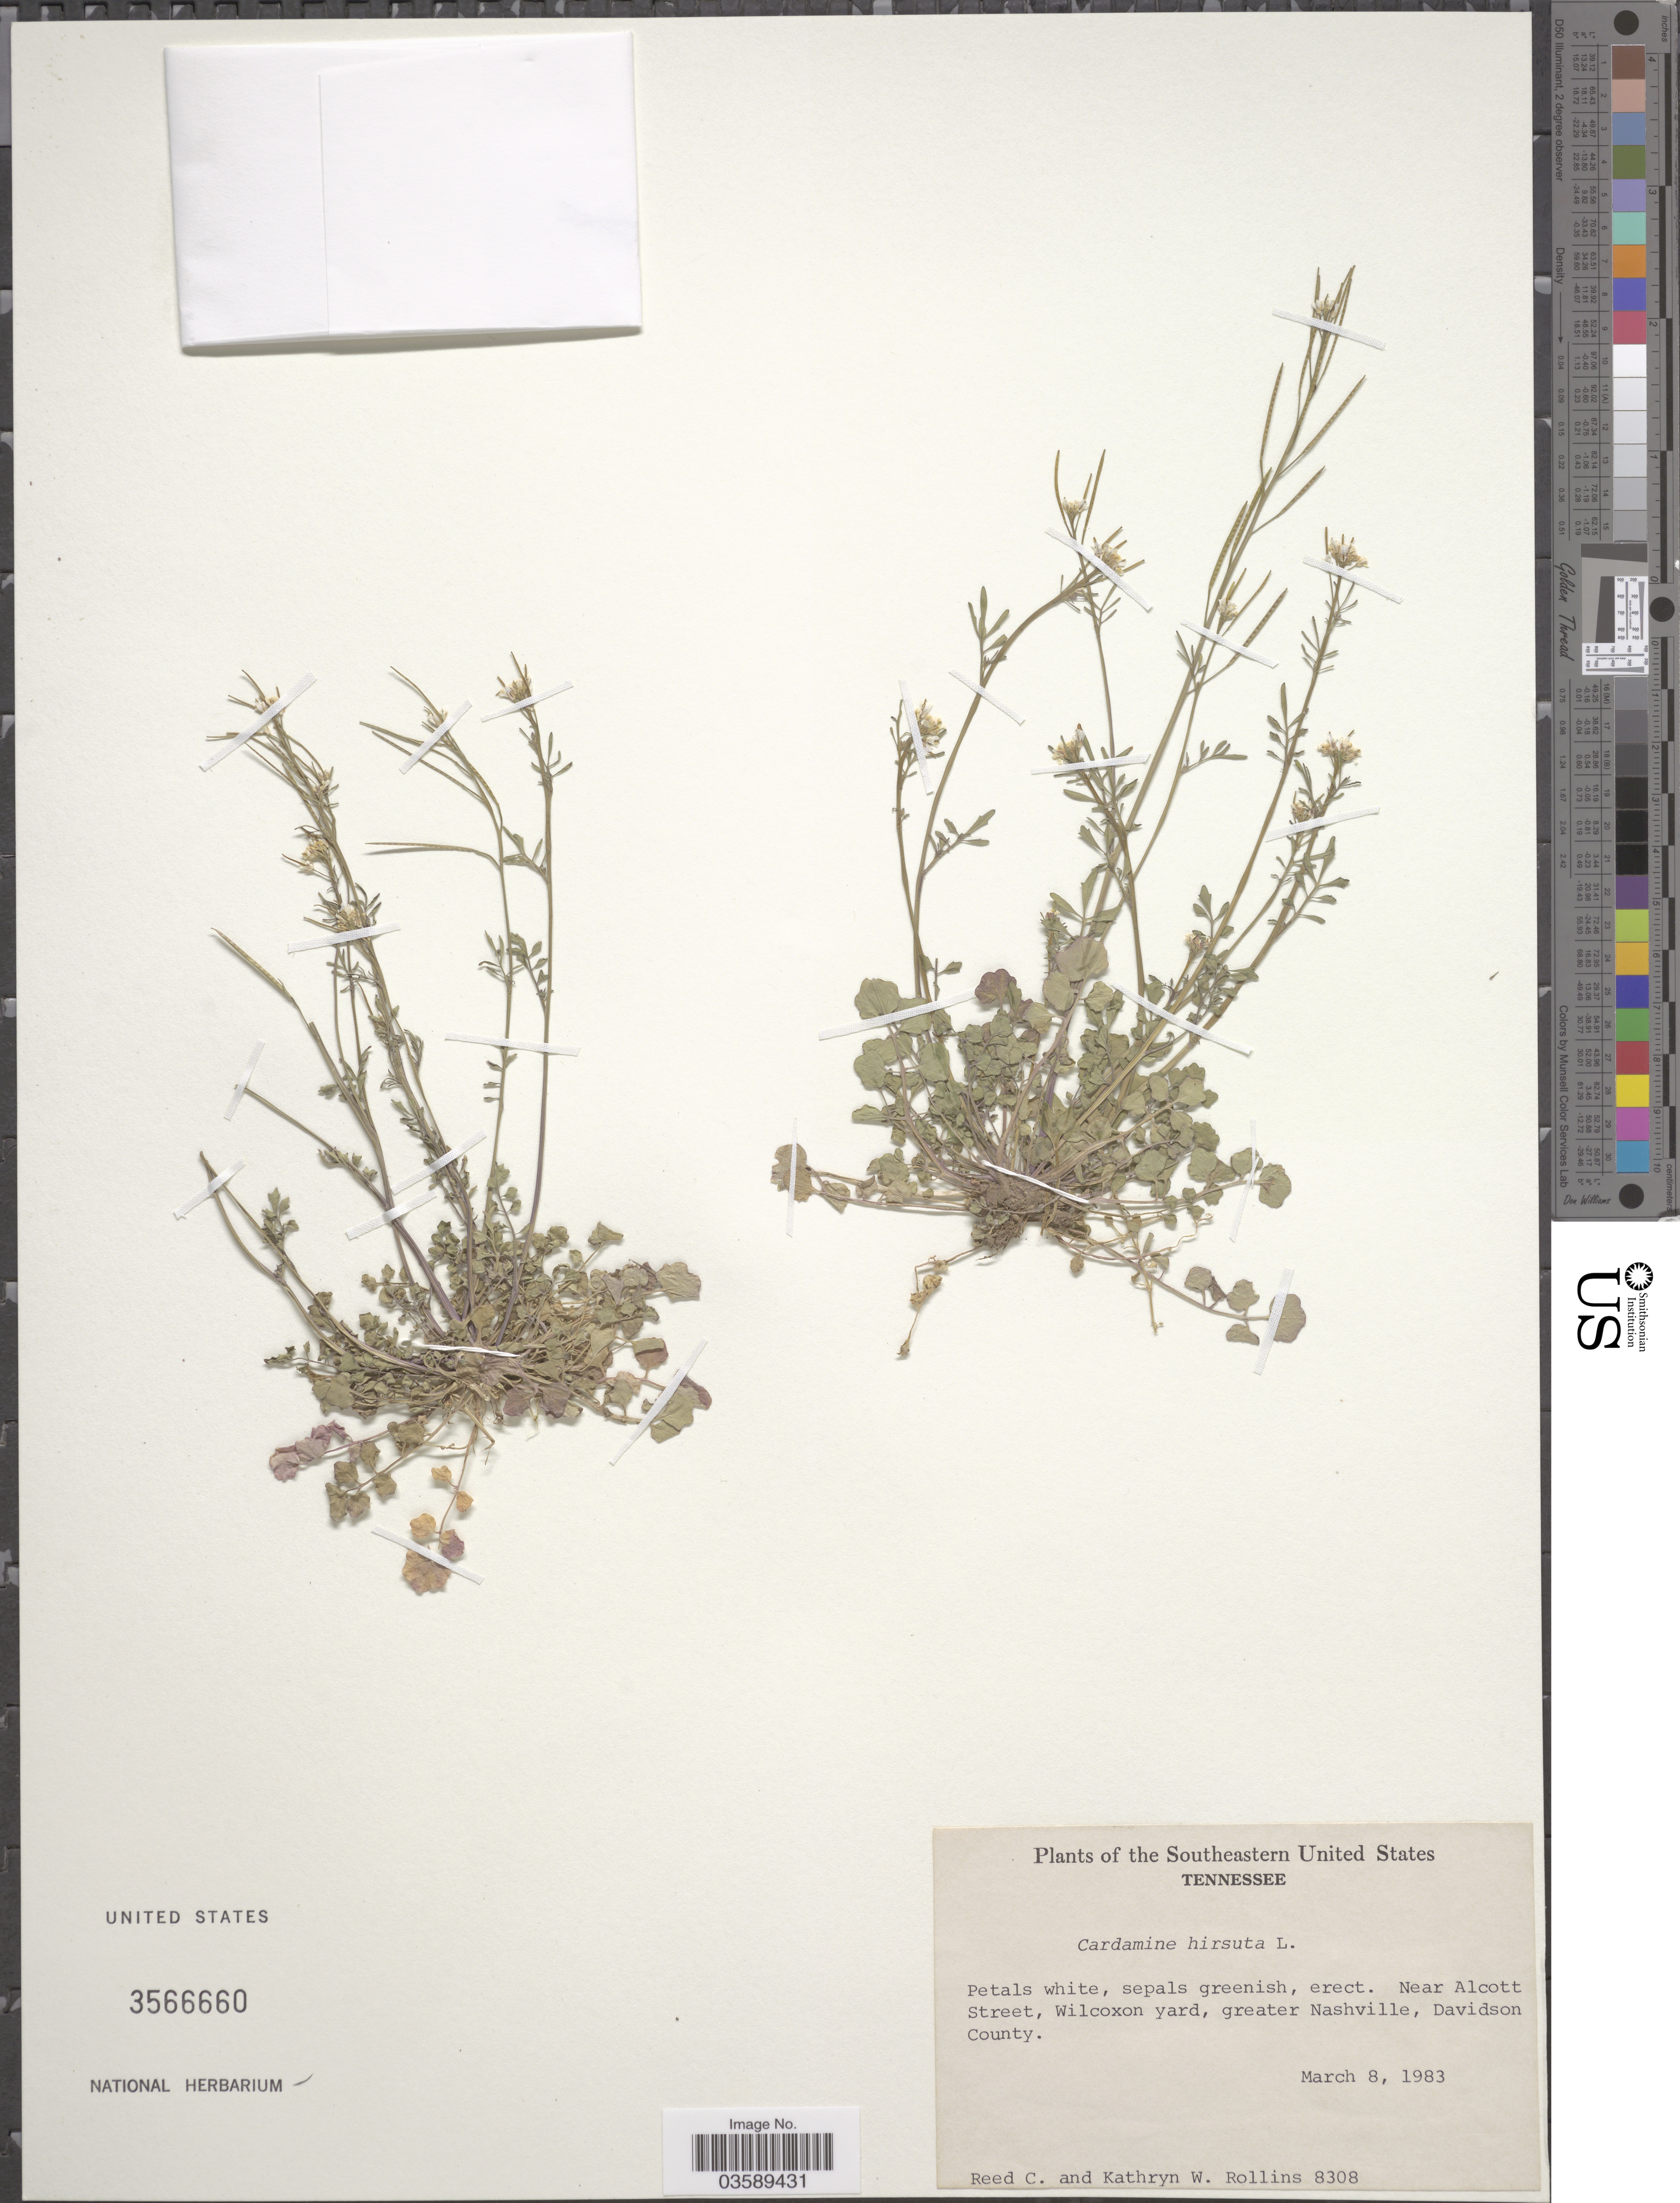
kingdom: Plantae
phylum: Tracheophyta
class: Magnoliopsida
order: Brassicales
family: Brassicaceae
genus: Cardamine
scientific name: Cardamine hirsuta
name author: L.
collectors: R. C. Rollins & K. W. Rollins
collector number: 8308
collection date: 1983-03-08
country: United States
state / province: Tennessee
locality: Southeastern United States. Near Alcott Street, Wilcoxon yard, greater Nashville, Davidson County.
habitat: near street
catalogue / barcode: US 3566660